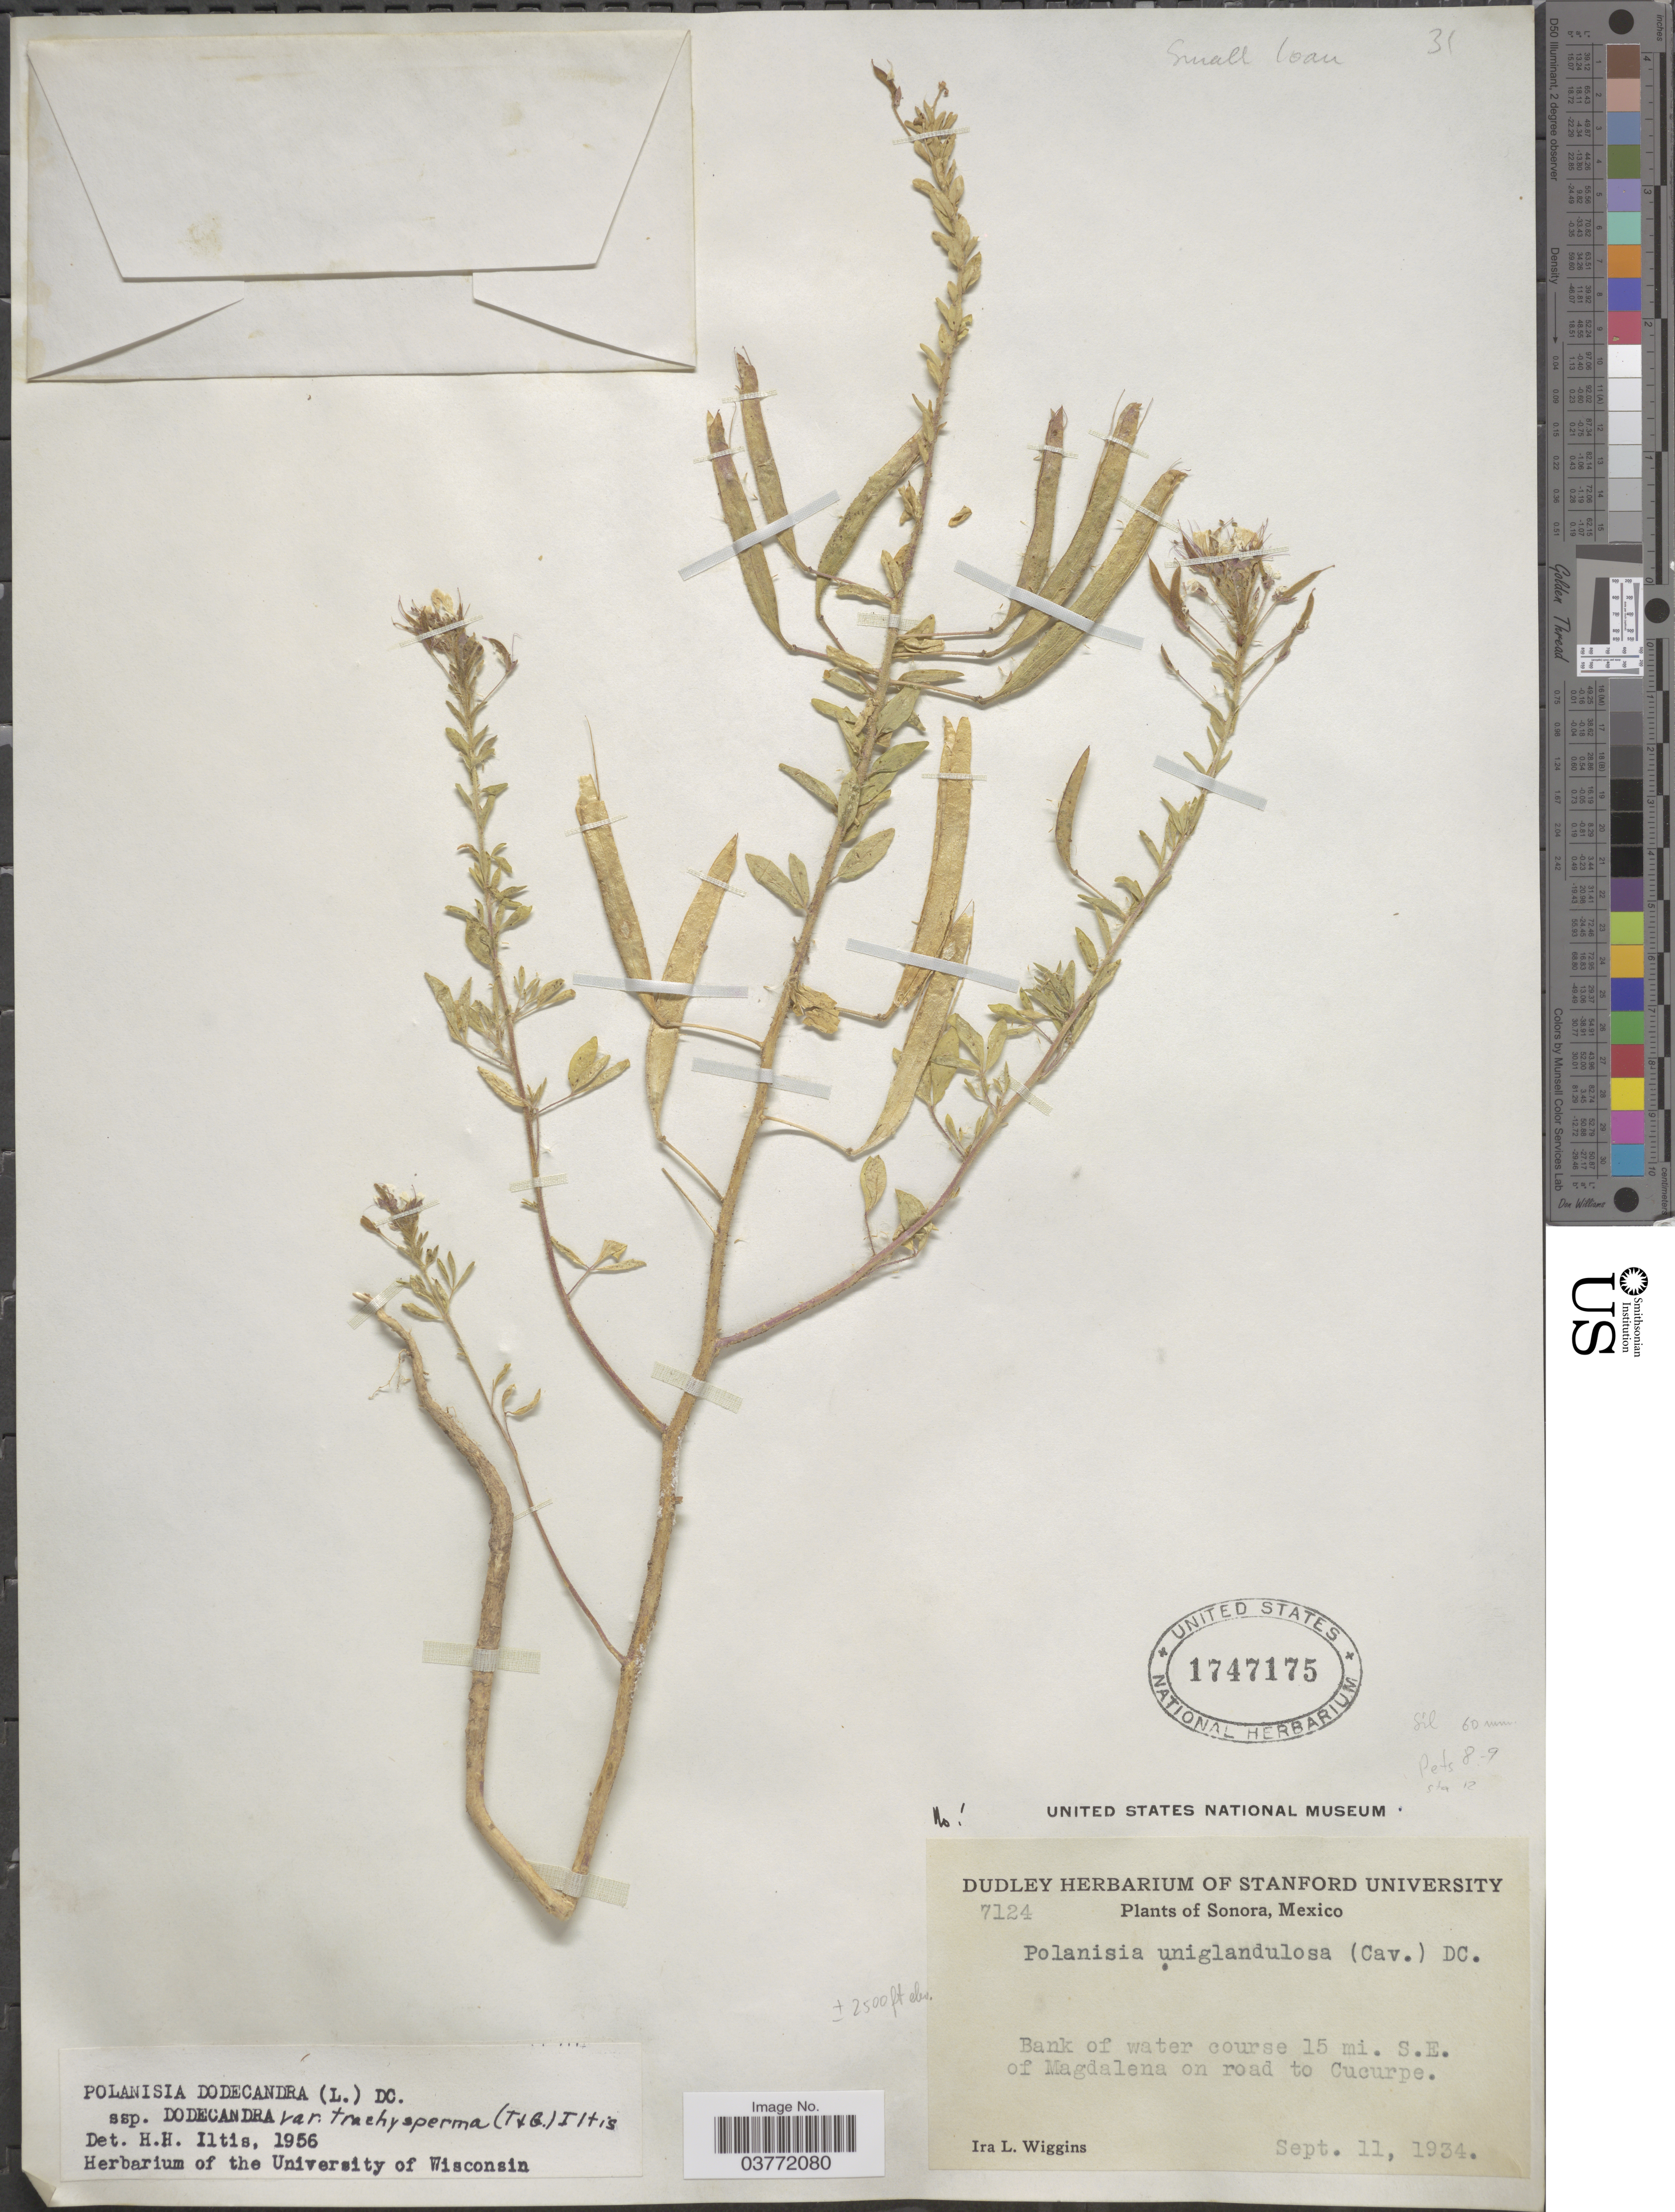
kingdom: Plantae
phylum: Tracheophyta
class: Magnoliopsida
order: Brassicales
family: Cleomaceae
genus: Polanisia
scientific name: Polanisia trachysperma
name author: Torr. & A. Gray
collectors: I. L. Wiggins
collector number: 7124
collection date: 1934-09-11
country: Mexico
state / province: Sonora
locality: Bank of water course 15 mi. S.E. of Magdalena on road to Cucurpe.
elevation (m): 762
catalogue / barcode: US 1747175